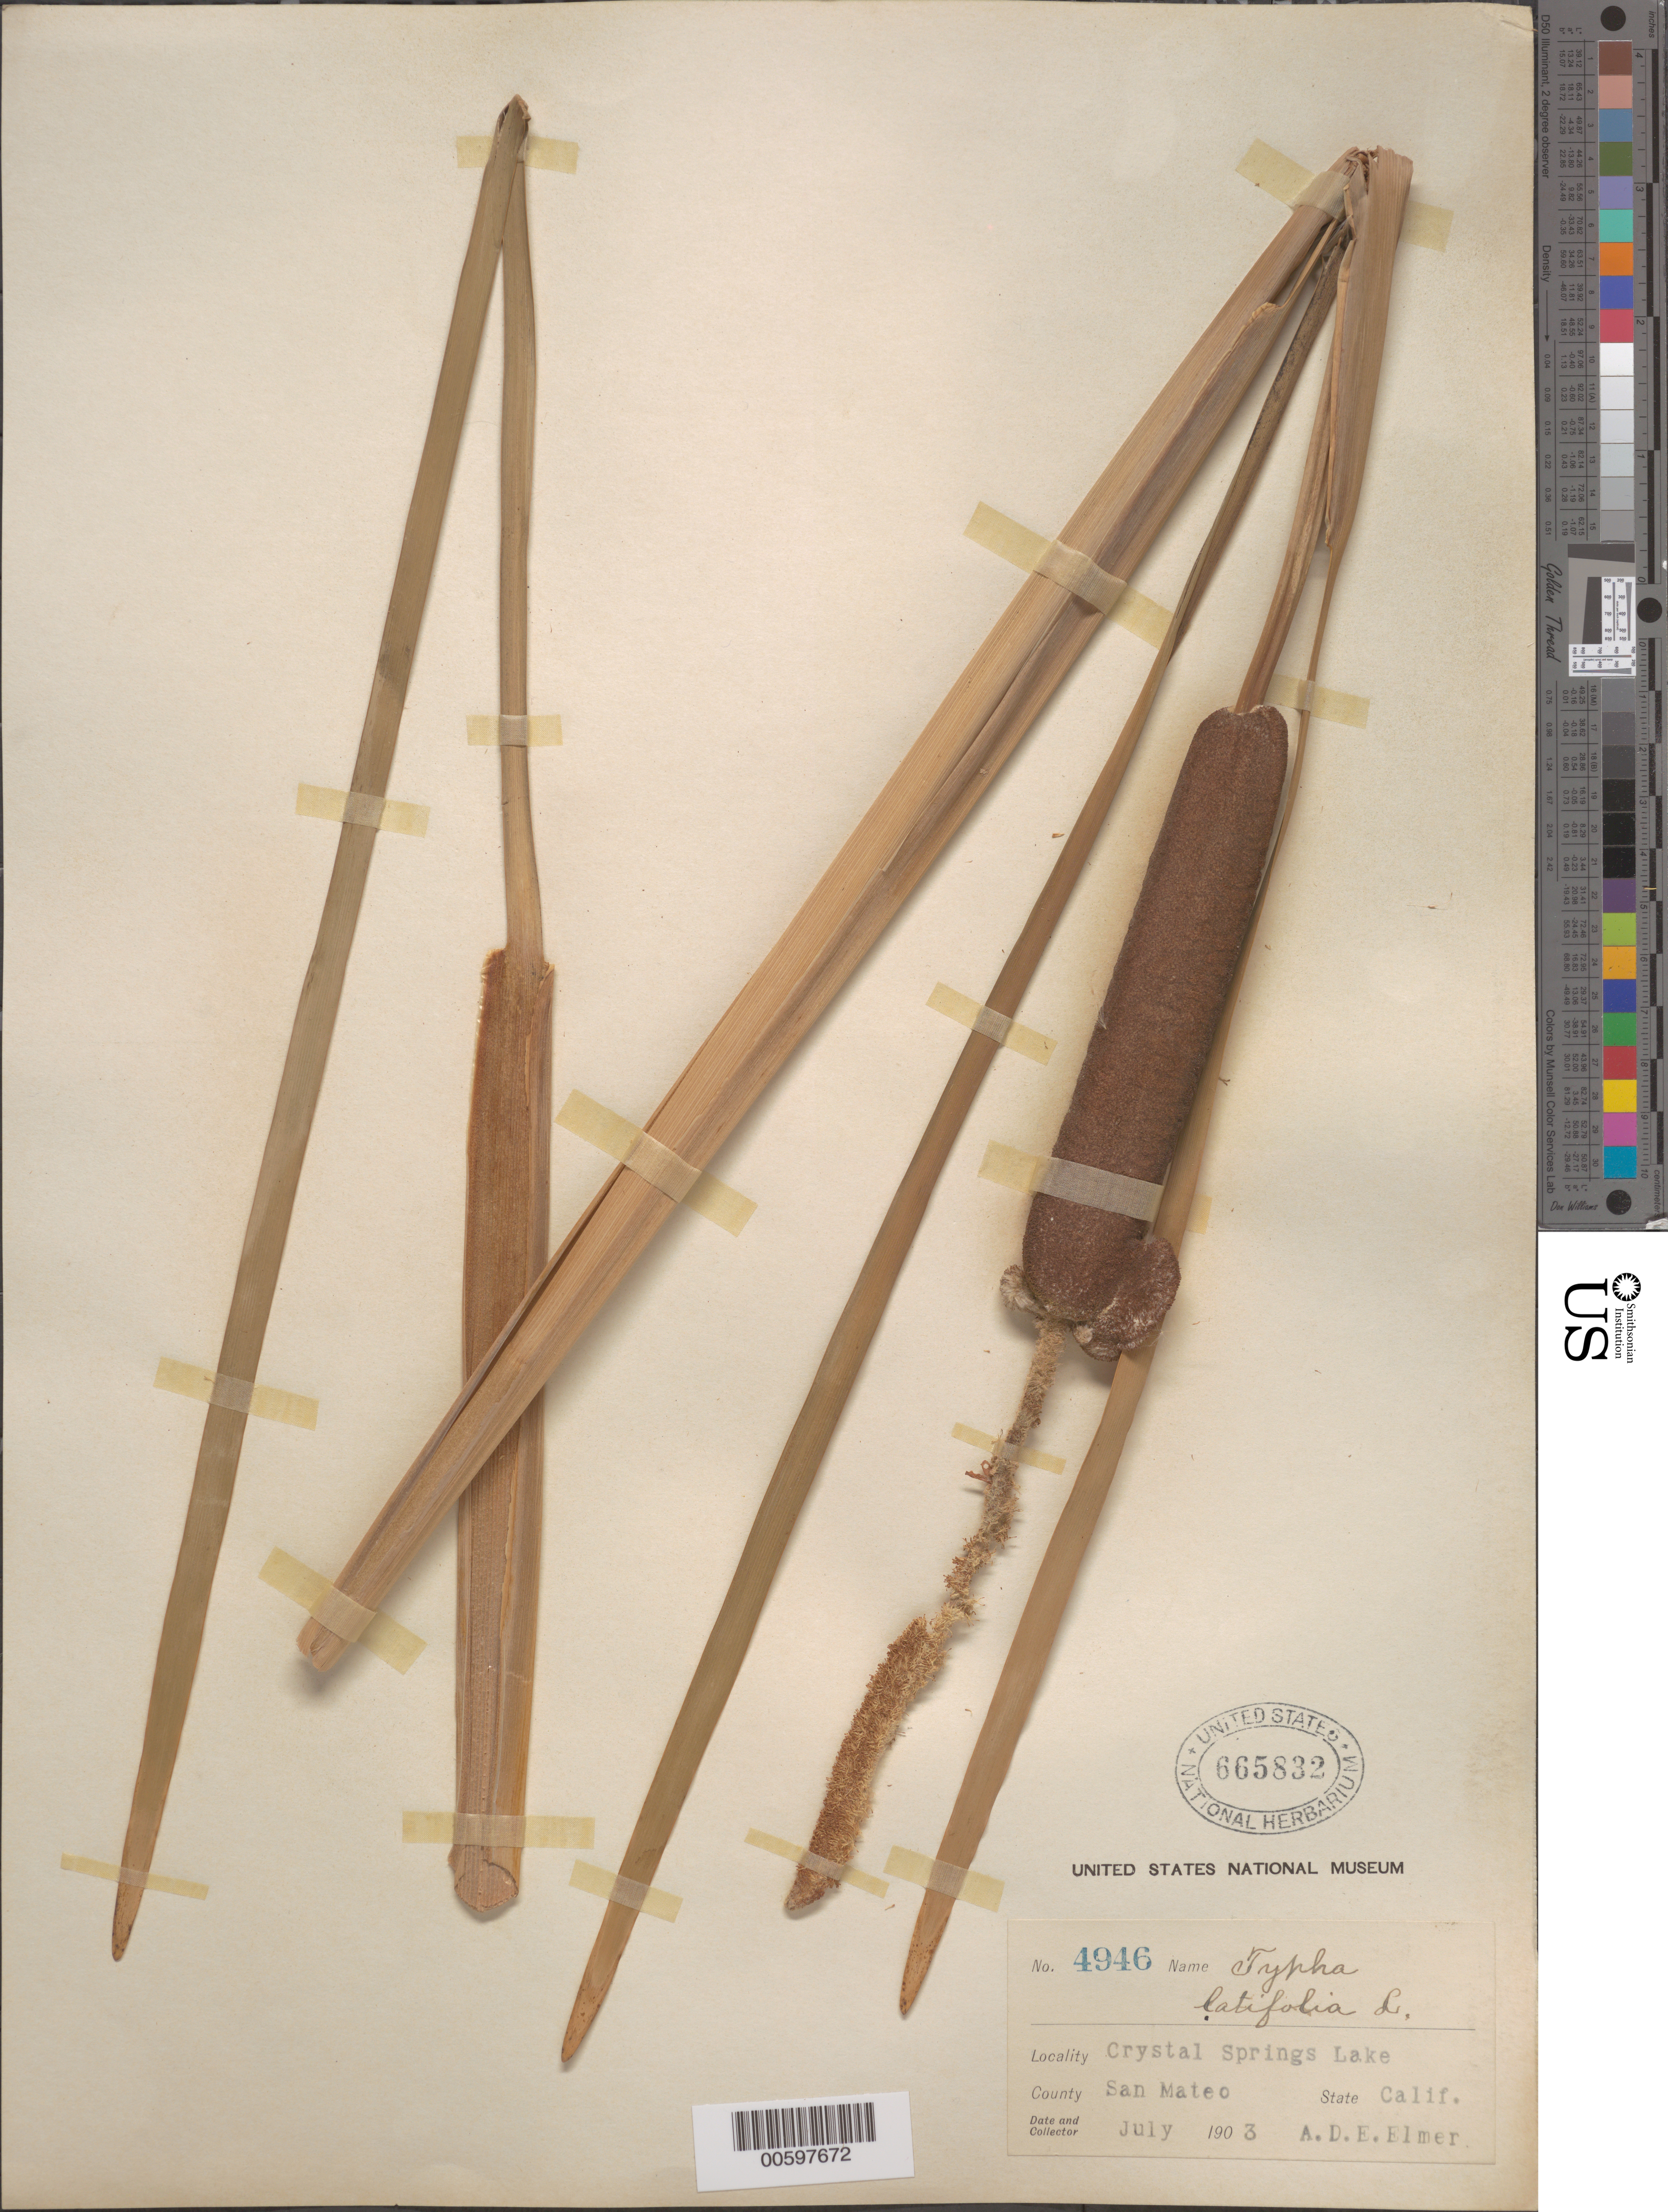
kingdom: Plantae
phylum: Tracheophyta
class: Liliopsida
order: Poales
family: Typhaceae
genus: Typha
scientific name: Typha latifolia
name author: L.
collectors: A. D. E. Elmer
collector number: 4946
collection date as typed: Jul 1903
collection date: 1903-07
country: United States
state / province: California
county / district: San Mateo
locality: Crystal Springs Lake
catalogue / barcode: US 665832